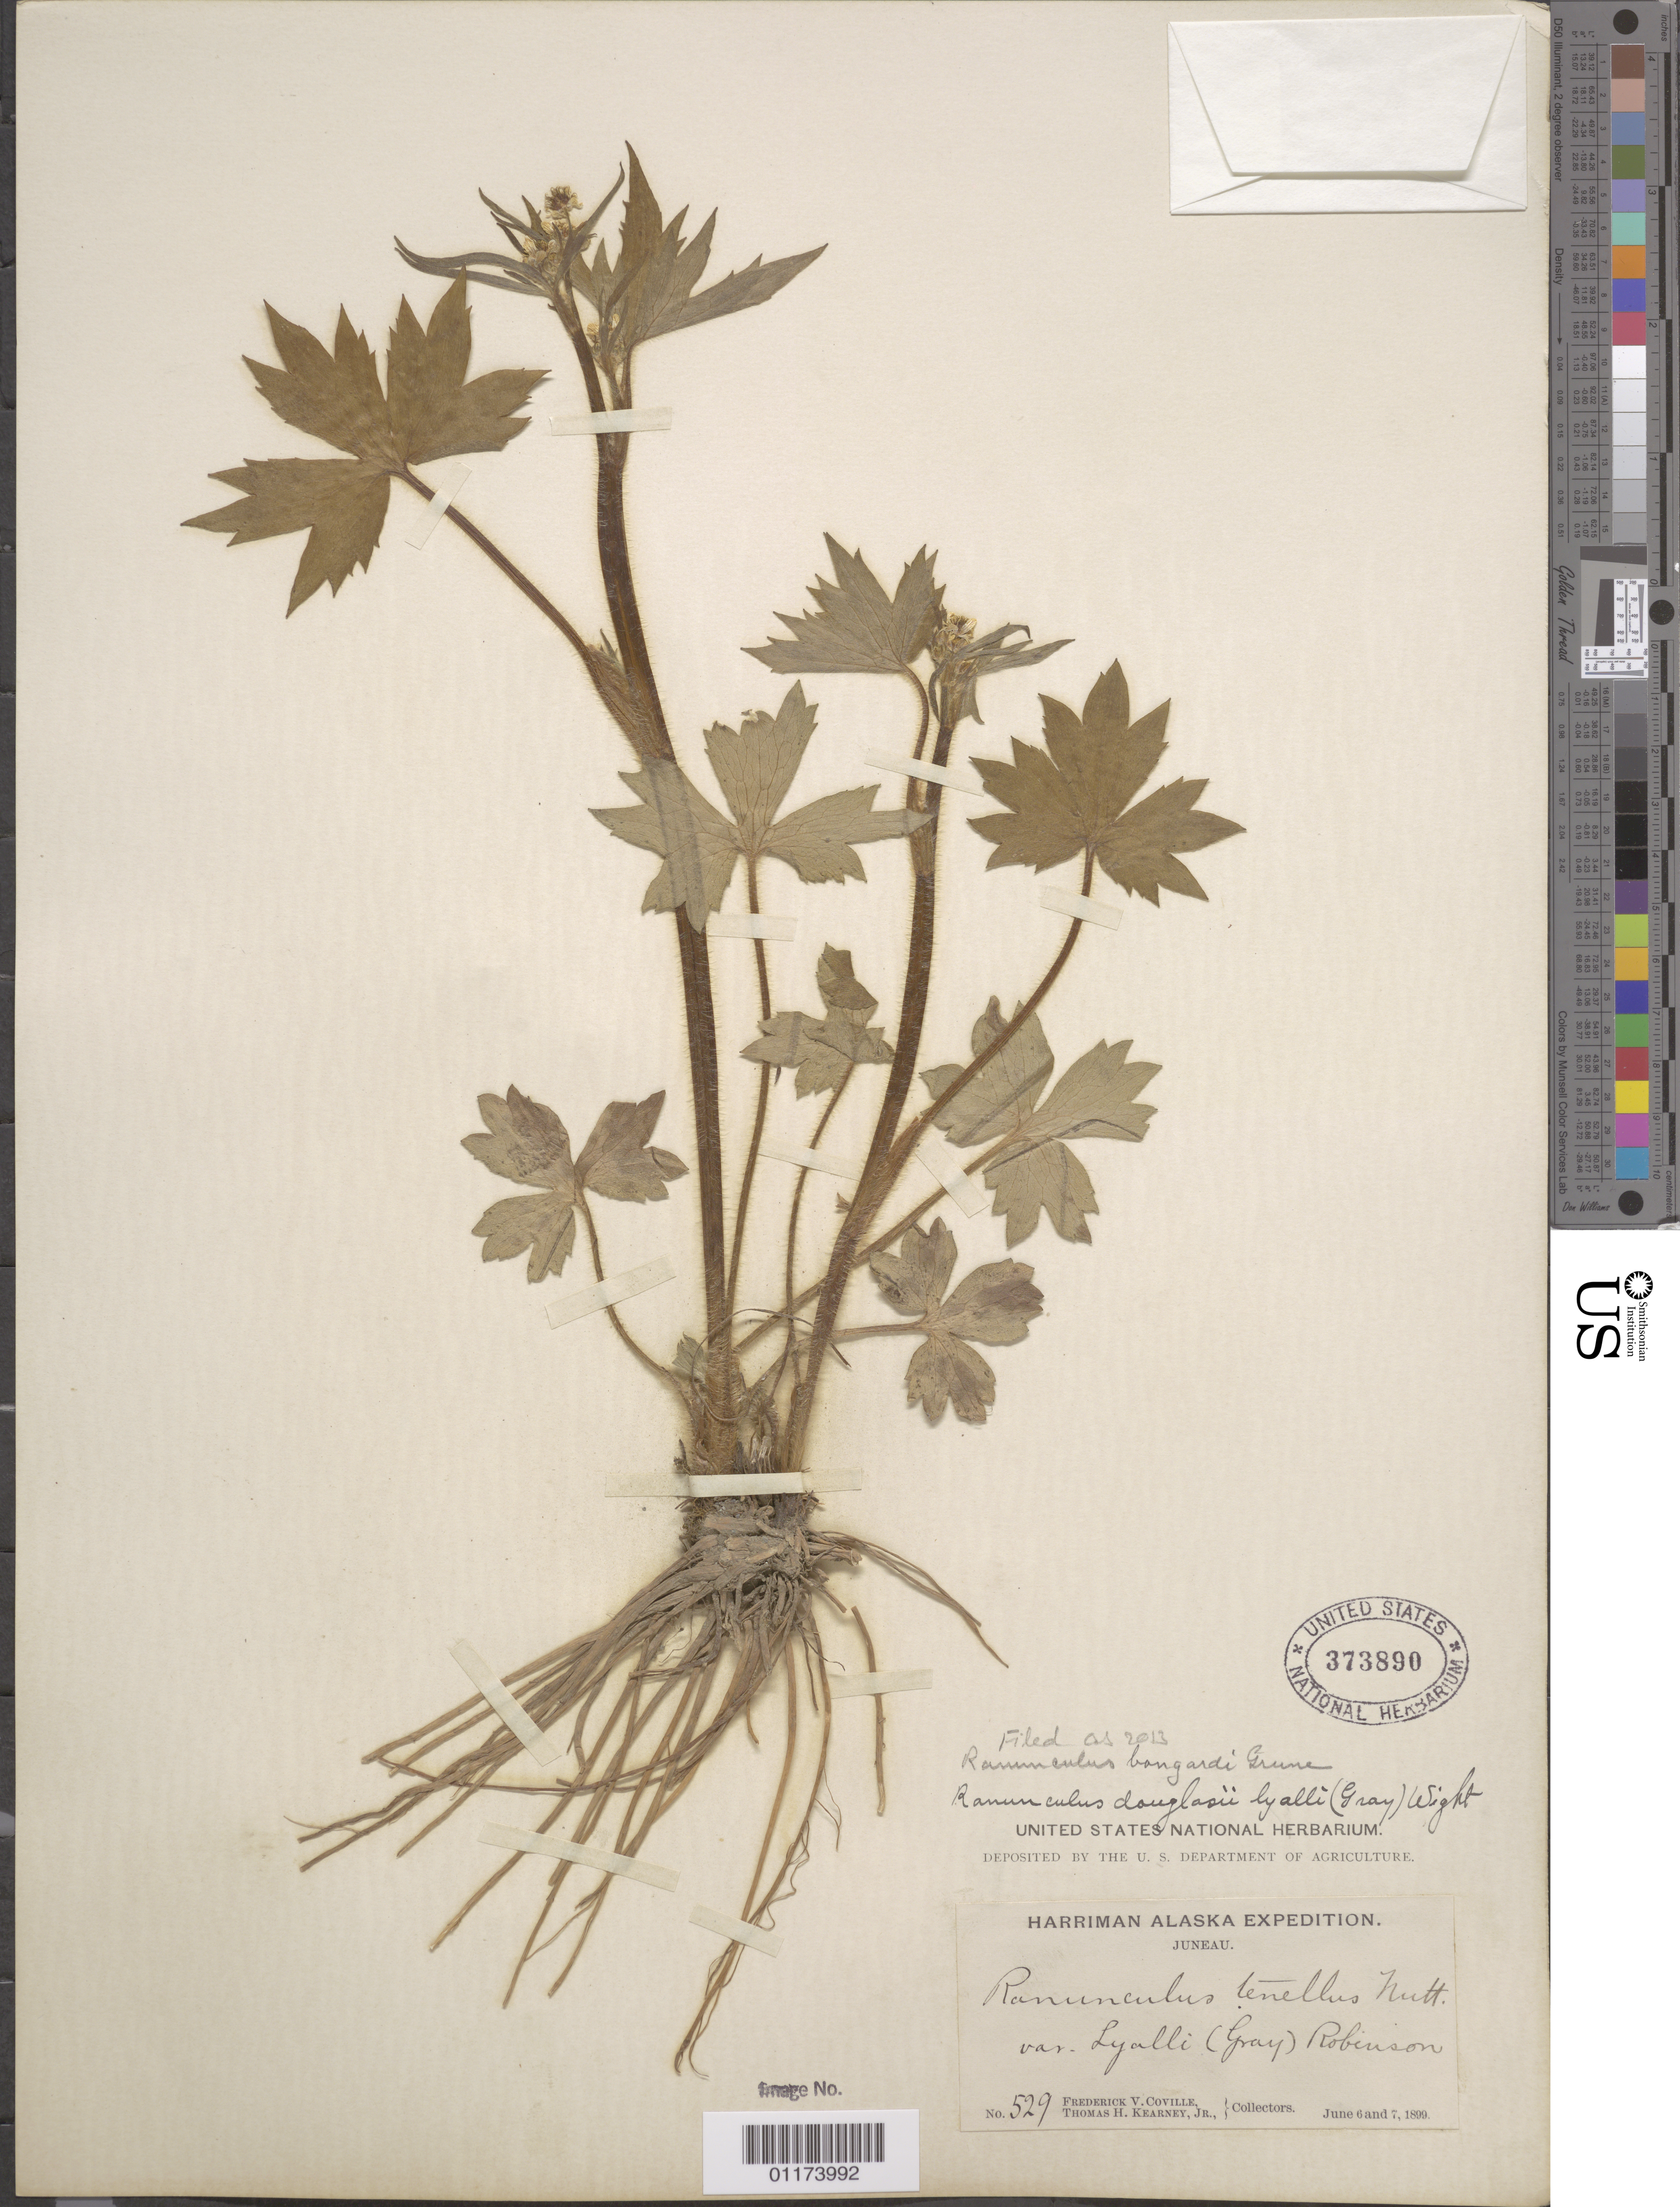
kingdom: Plantae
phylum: Tracheophyta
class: Magnoliopsida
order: Ranunculales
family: Ranunculaceae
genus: Ranunculus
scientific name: Ranunculus bongardii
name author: Greene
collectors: F. V. Coville & C. Kearney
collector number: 529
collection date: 1899-06-06,1899-06-07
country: United States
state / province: Alaska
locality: Juneau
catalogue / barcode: US 373890